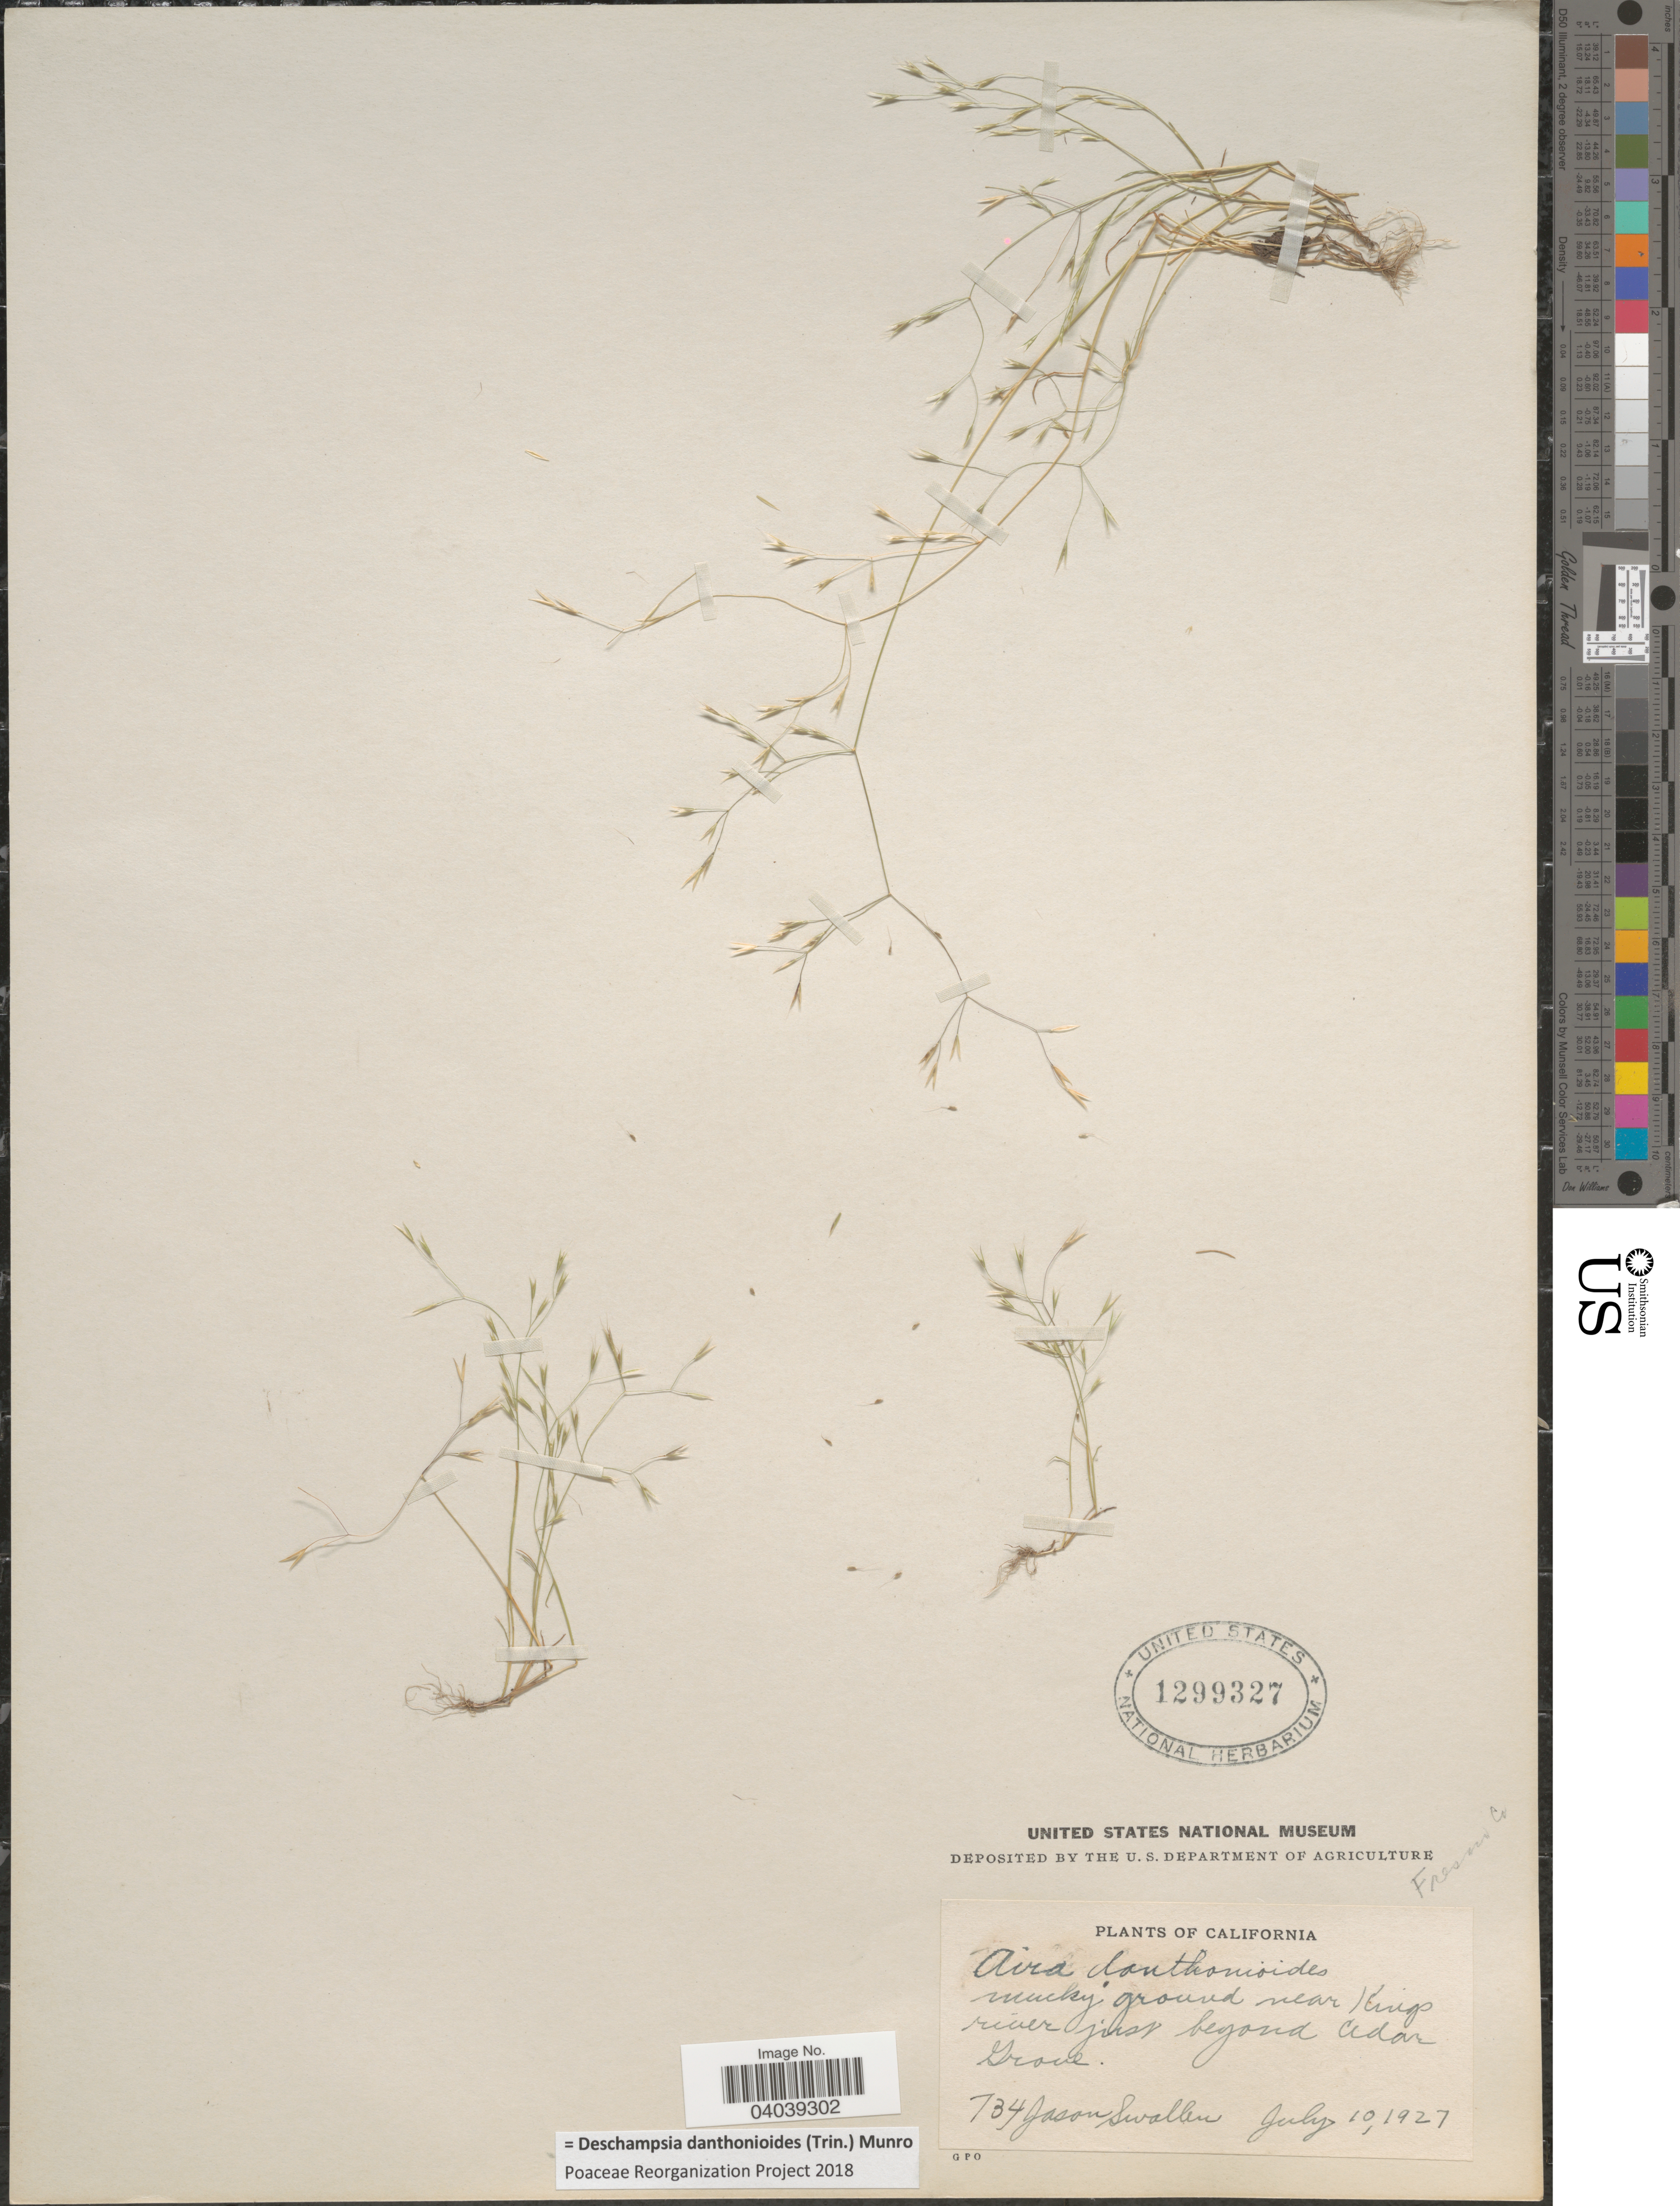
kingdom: Plantae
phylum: Tracheophyta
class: Liliopsida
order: Poales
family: Poaceae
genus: Deschampsia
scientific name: Deschampsia danthonioides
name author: (Trin.) Munro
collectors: J. R. Swallen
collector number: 734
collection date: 1927-07-10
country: United States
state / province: California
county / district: Fresno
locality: Fresno Co. Mucky ground near Kings river just beyond Cedar Grove.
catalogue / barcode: US 1299327